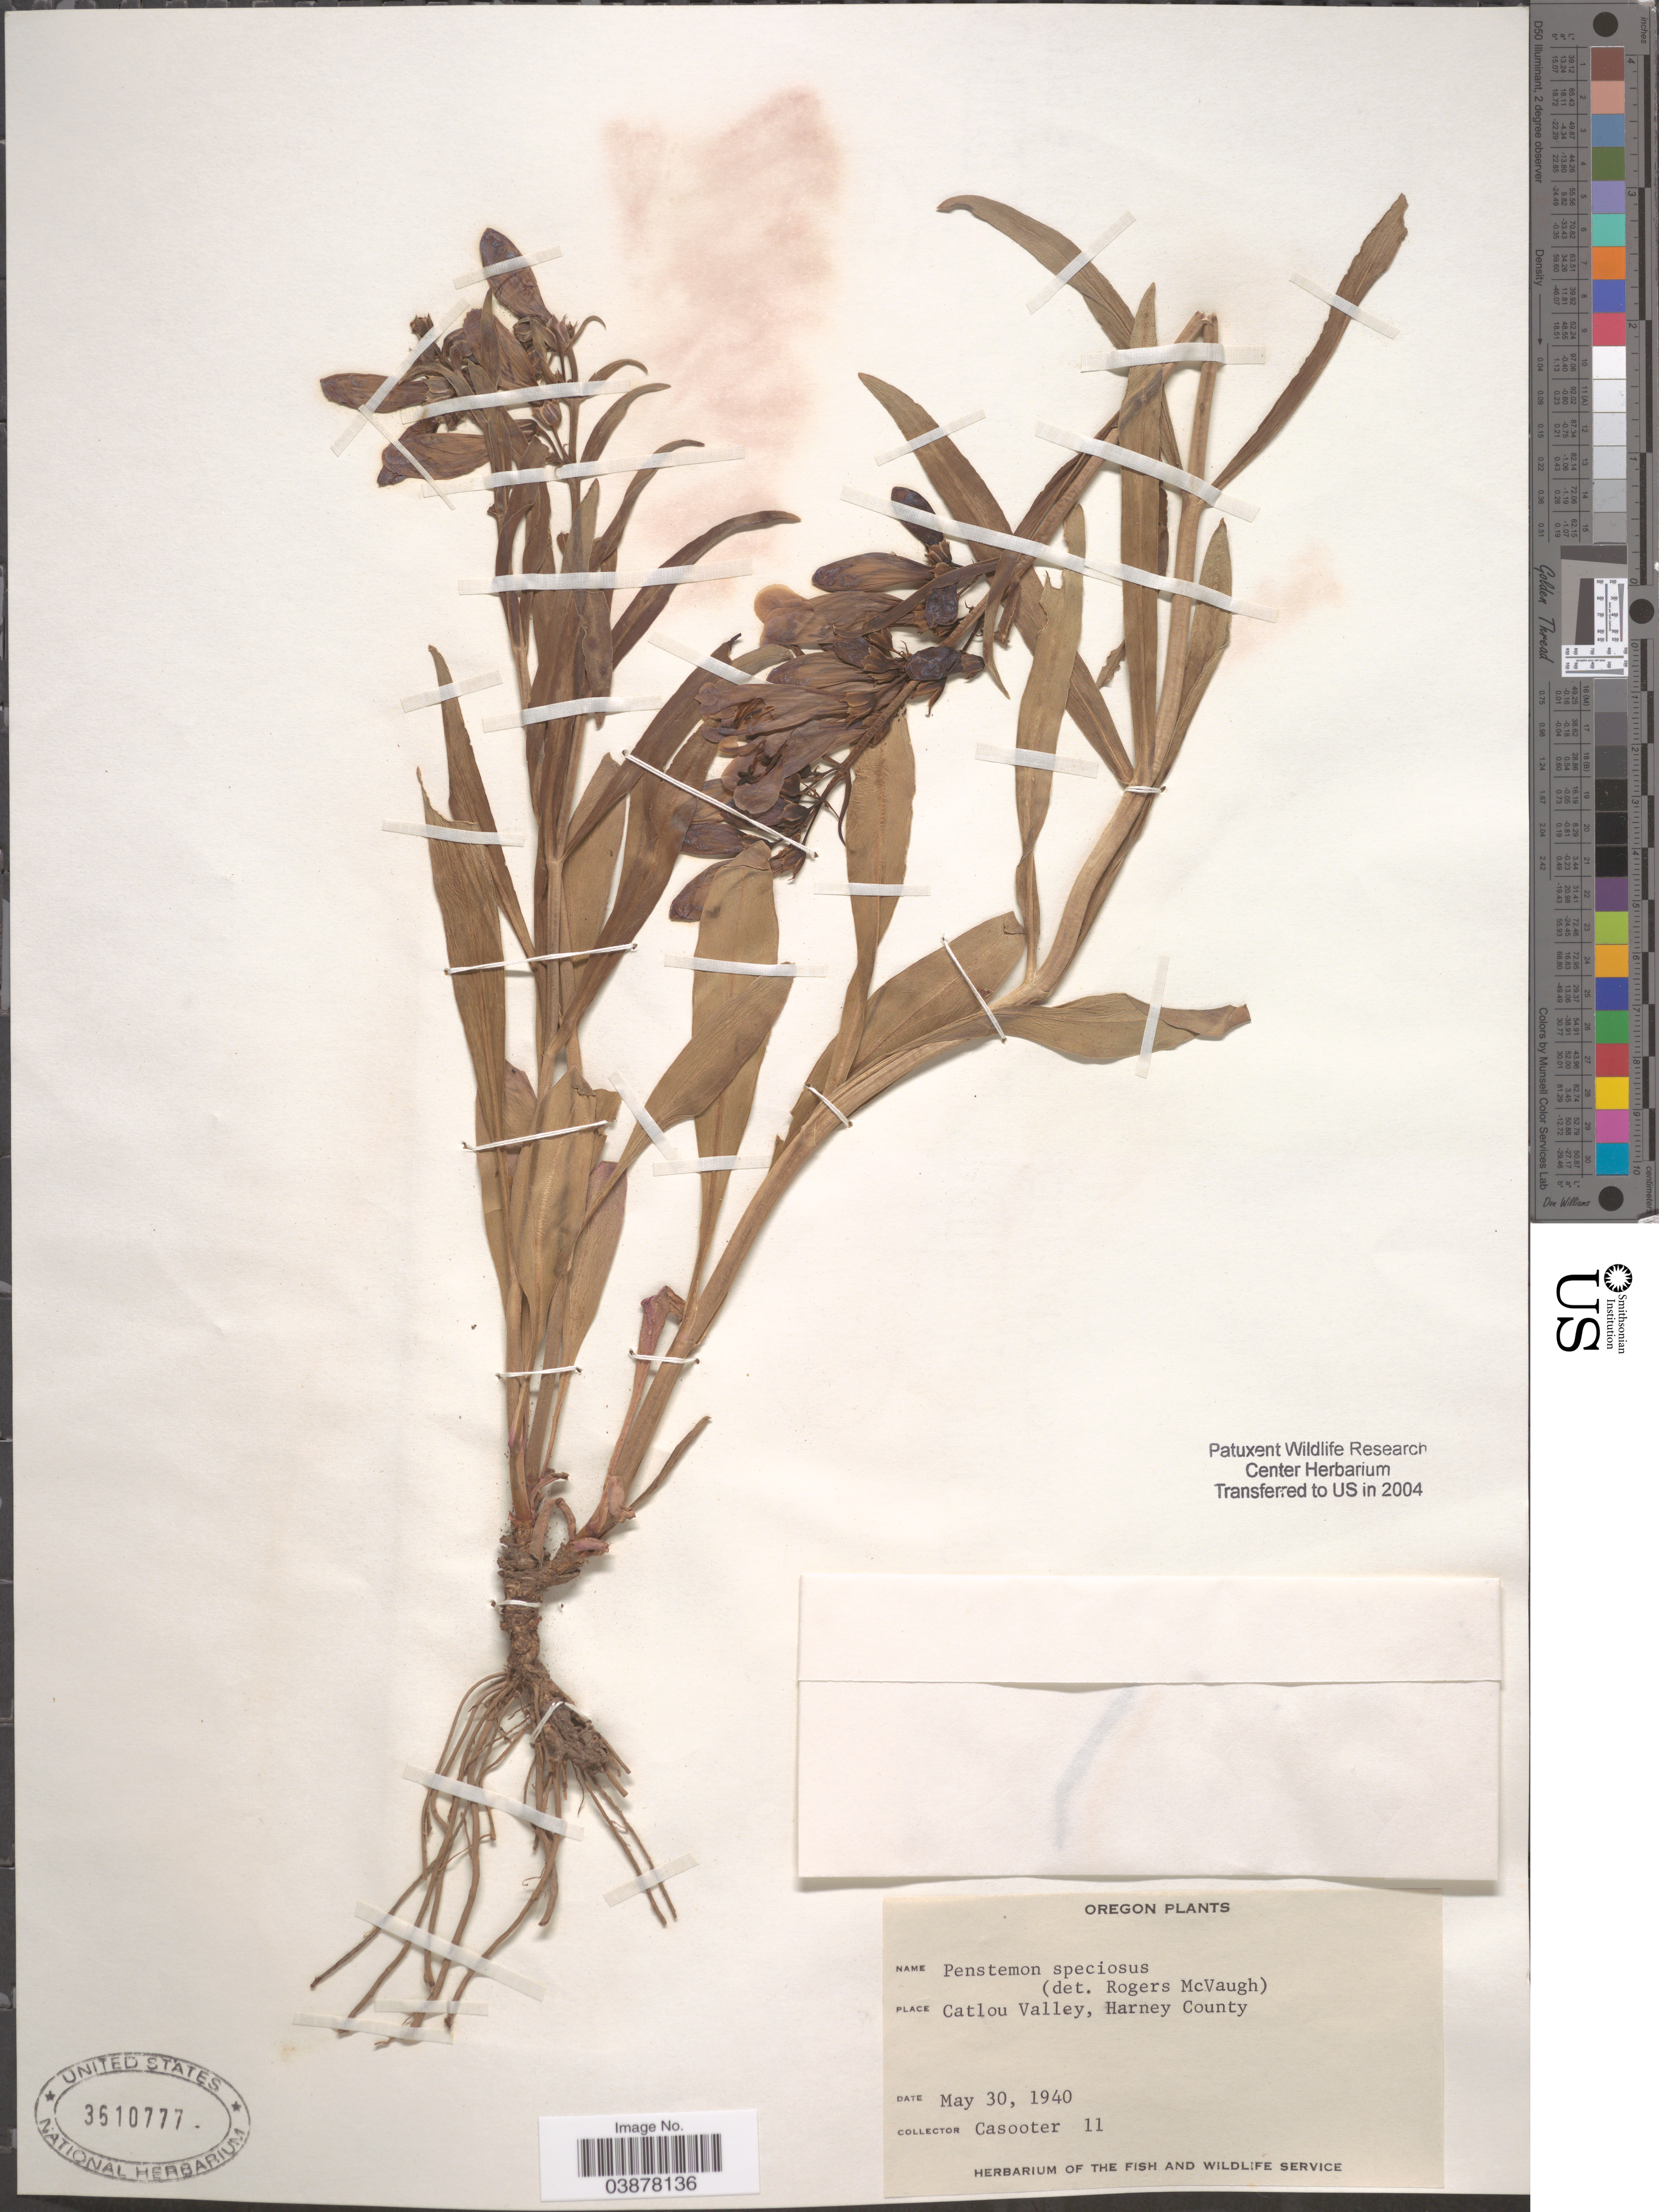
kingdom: Plantae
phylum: Tracheophyta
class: Magnoliopsida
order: Lamiales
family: Plantaginaceae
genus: Penstemon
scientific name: Penstemon speciosus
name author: Douglas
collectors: Casooter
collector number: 11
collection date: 1940-05-30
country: United States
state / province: Oregon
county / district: Harney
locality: Catlou Valley, Harney County.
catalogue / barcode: US 3610777